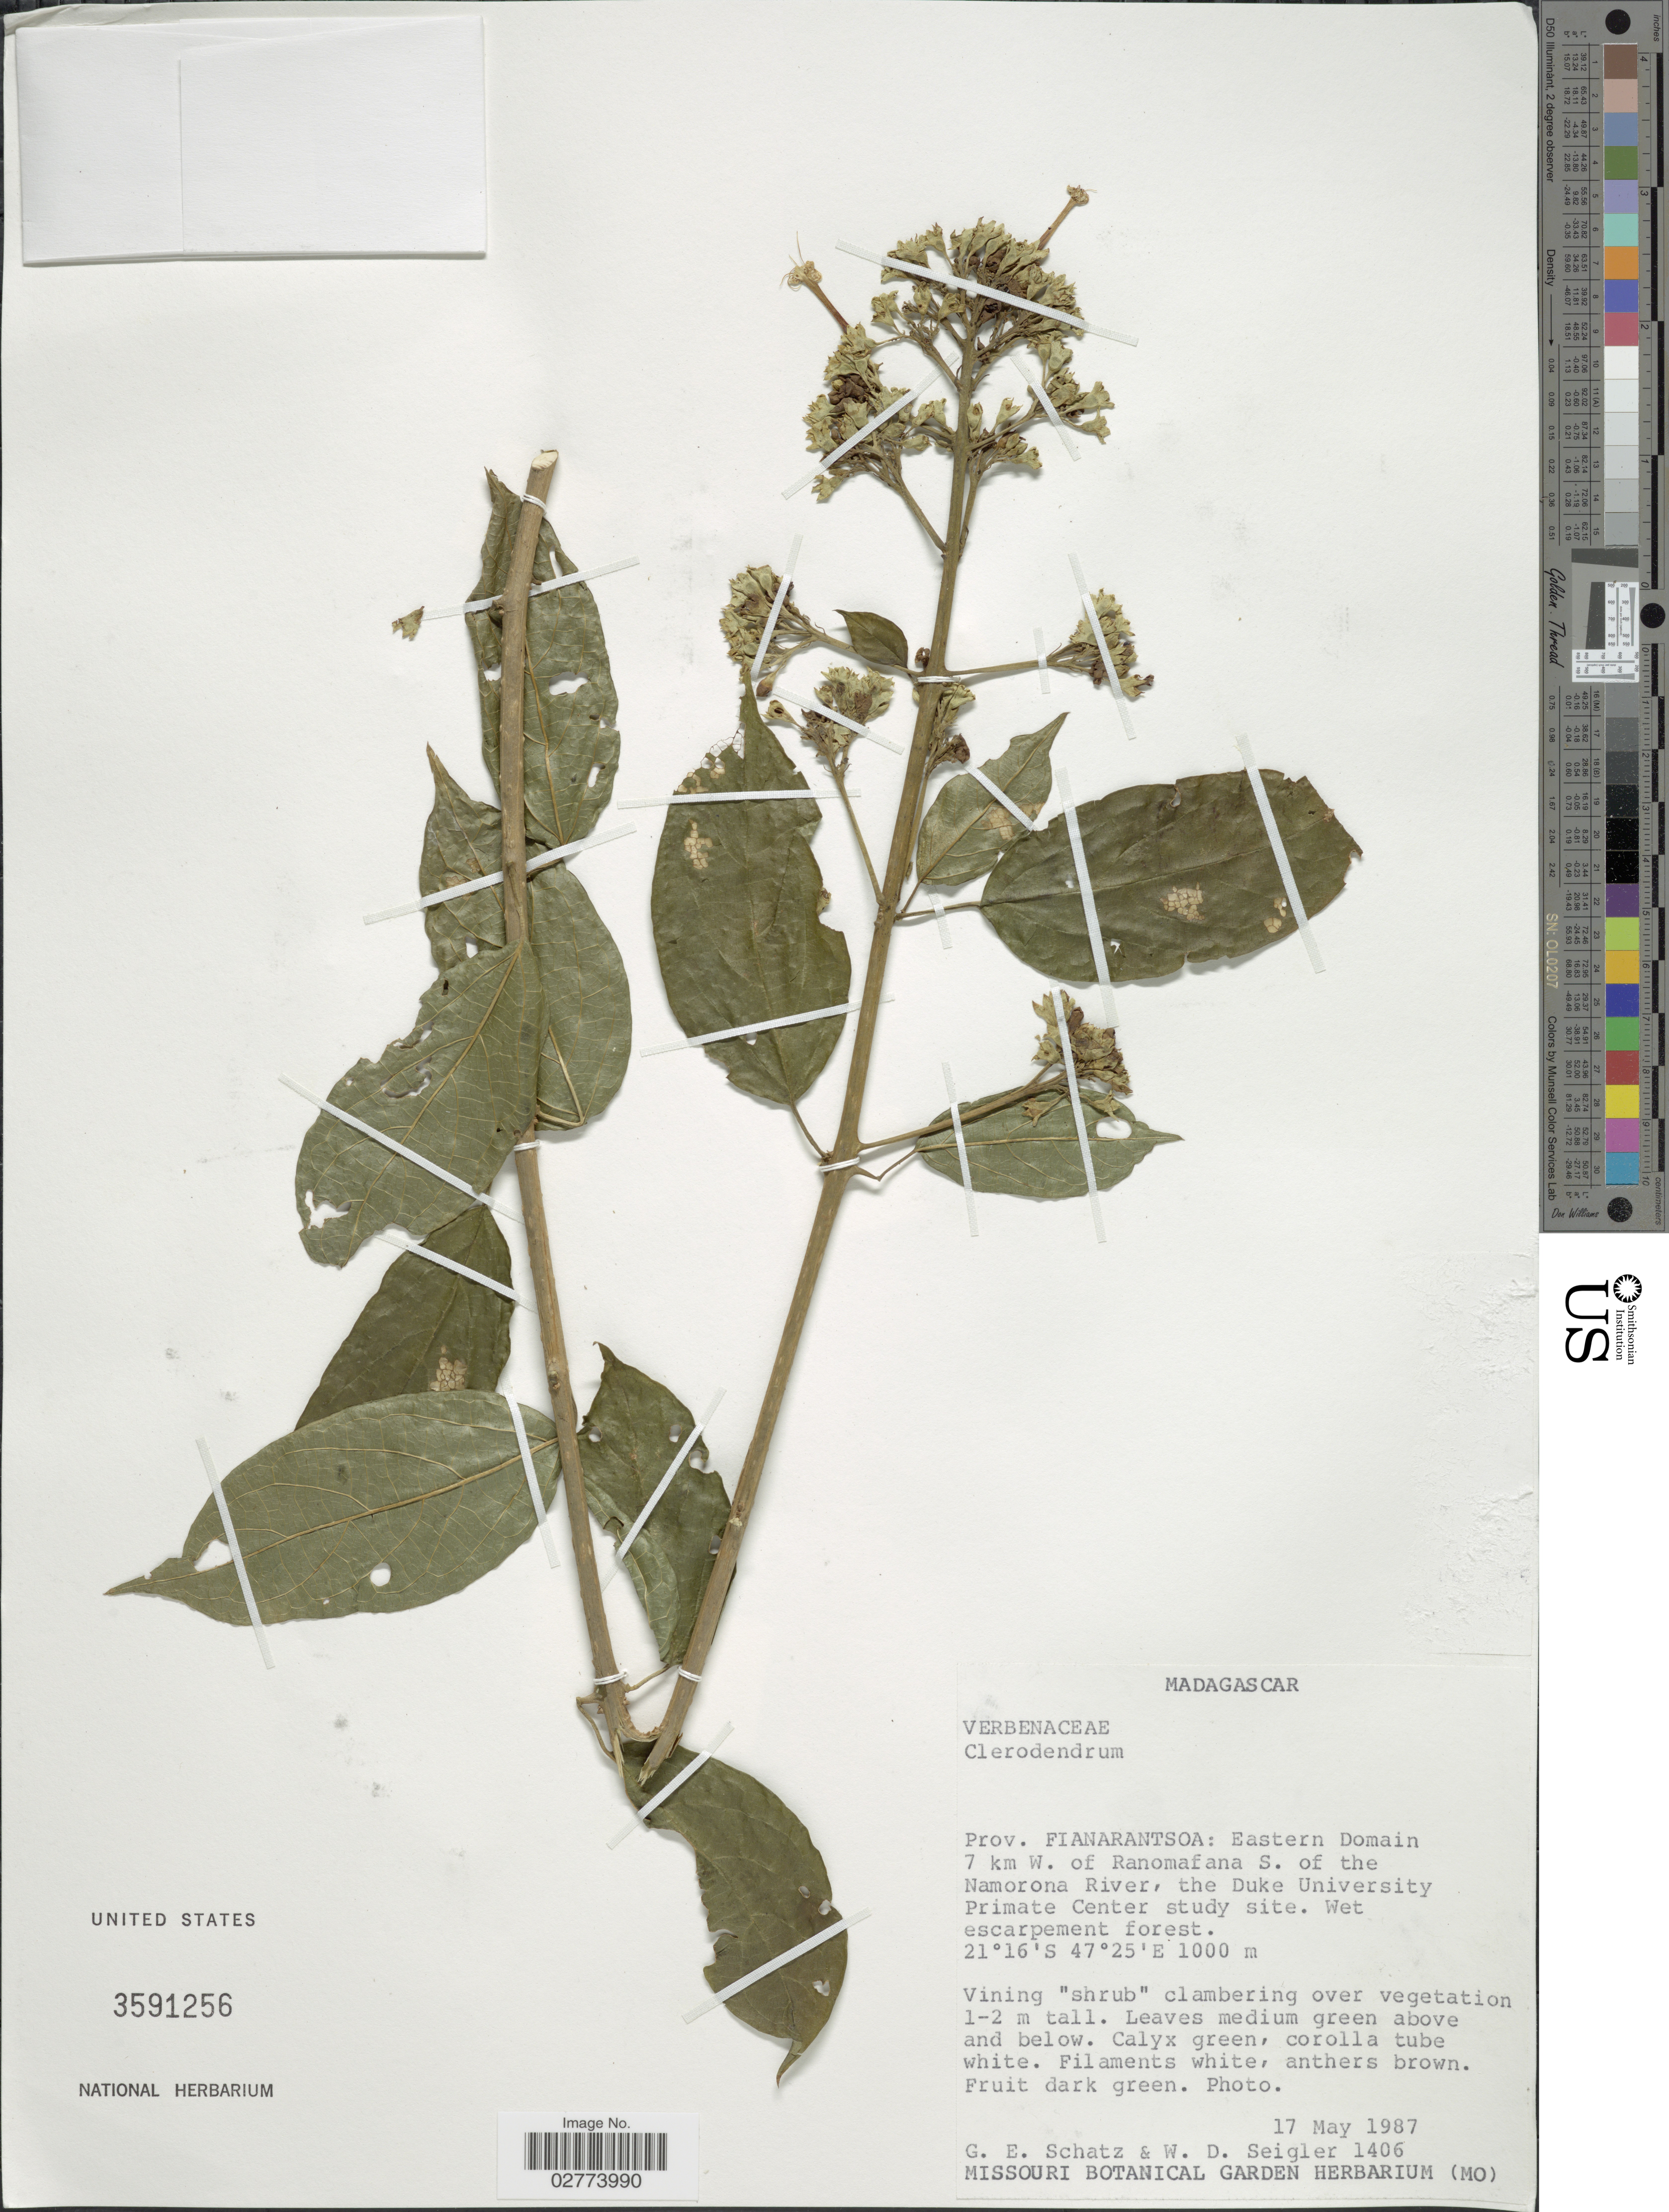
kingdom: Plantae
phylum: Tracheophyta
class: Magnoliopsida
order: Lamiales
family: Lamiaceae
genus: Clerodendrum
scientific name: Clerodendrum sp.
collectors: G. Schatz & W. Seigler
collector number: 1406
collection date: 1987-05-17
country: Madagascar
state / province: Vatovavy Fitovinany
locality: Eastern Domain 7 km W. of Ranomafana S. of the Namorona River, the Duke University Primate Center study site.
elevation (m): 1000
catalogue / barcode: US 3591256